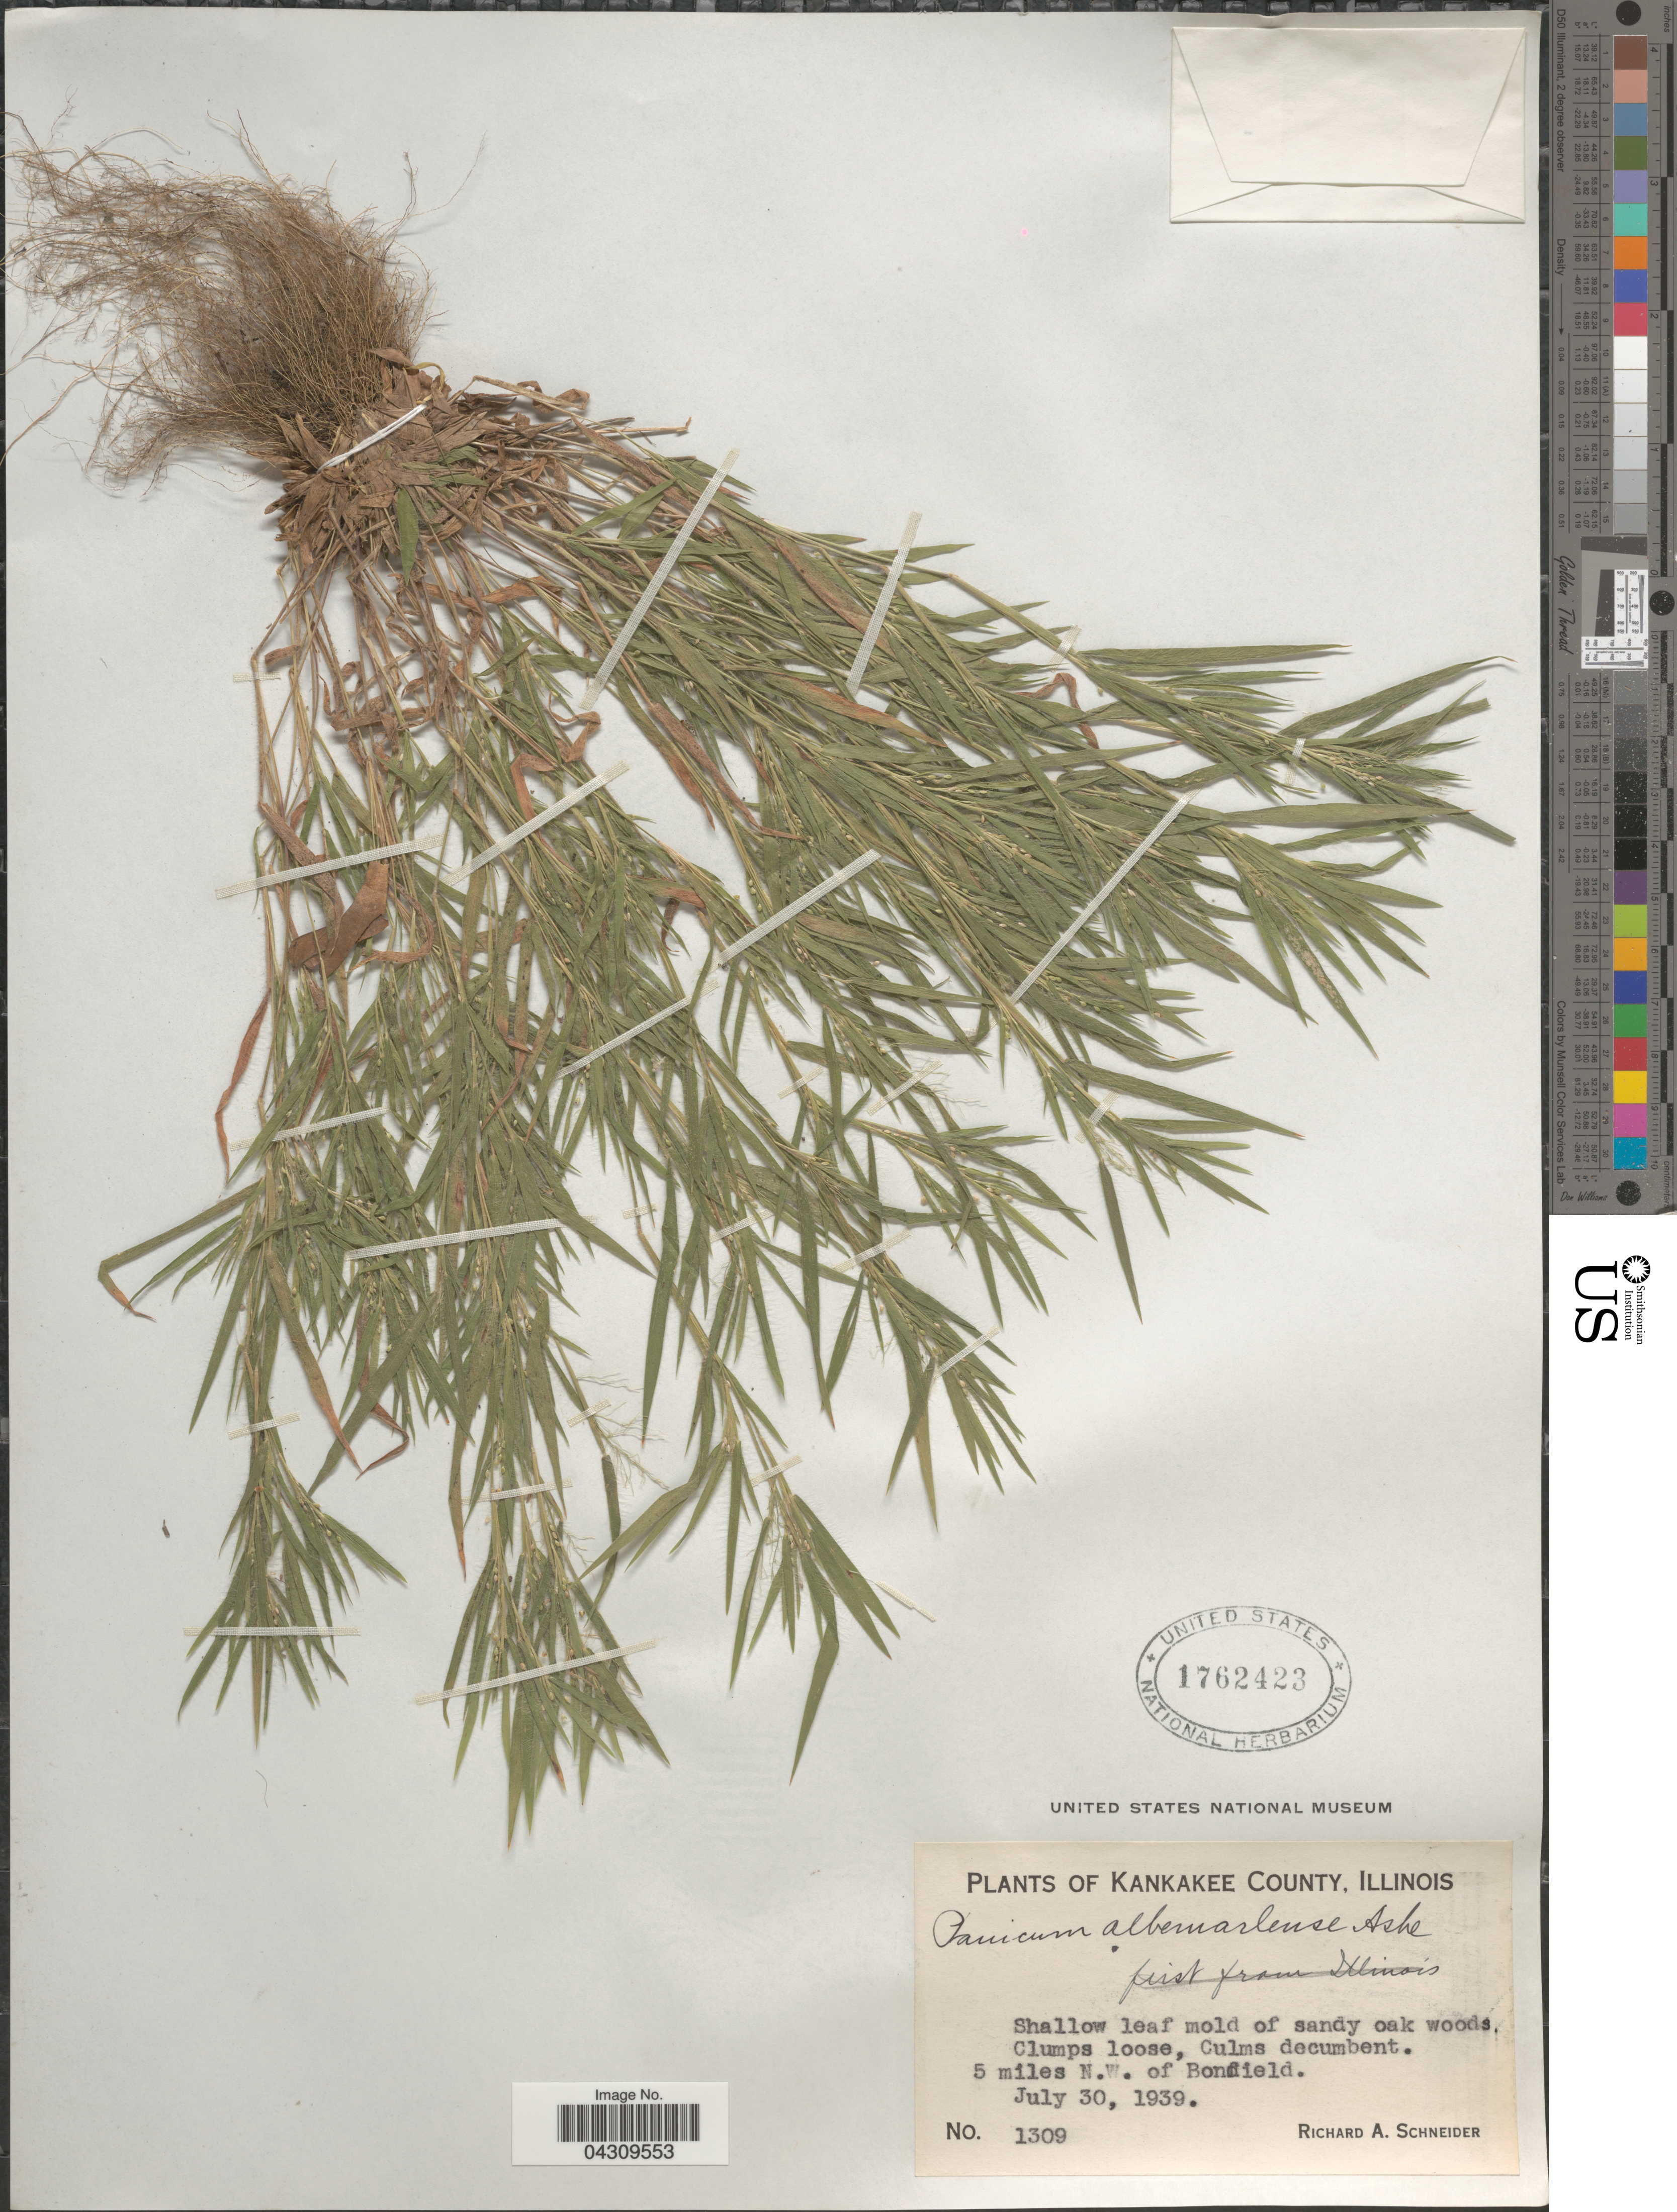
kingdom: Plantae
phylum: Tracheophyta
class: Liliopsida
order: Poales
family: Poaceae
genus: Dichanthelium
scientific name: Dichanthelium acuminatum var. acuminatum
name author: (Sw.) Gould & C.A. Clark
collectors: R. A. Schneider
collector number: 1309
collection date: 1939-07-30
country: United States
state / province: Illinois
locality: Kankakee County. Shallow leaf mold of sandy oak woods. 5 miles N.W. of Bonfield.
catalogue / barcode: US 1762423